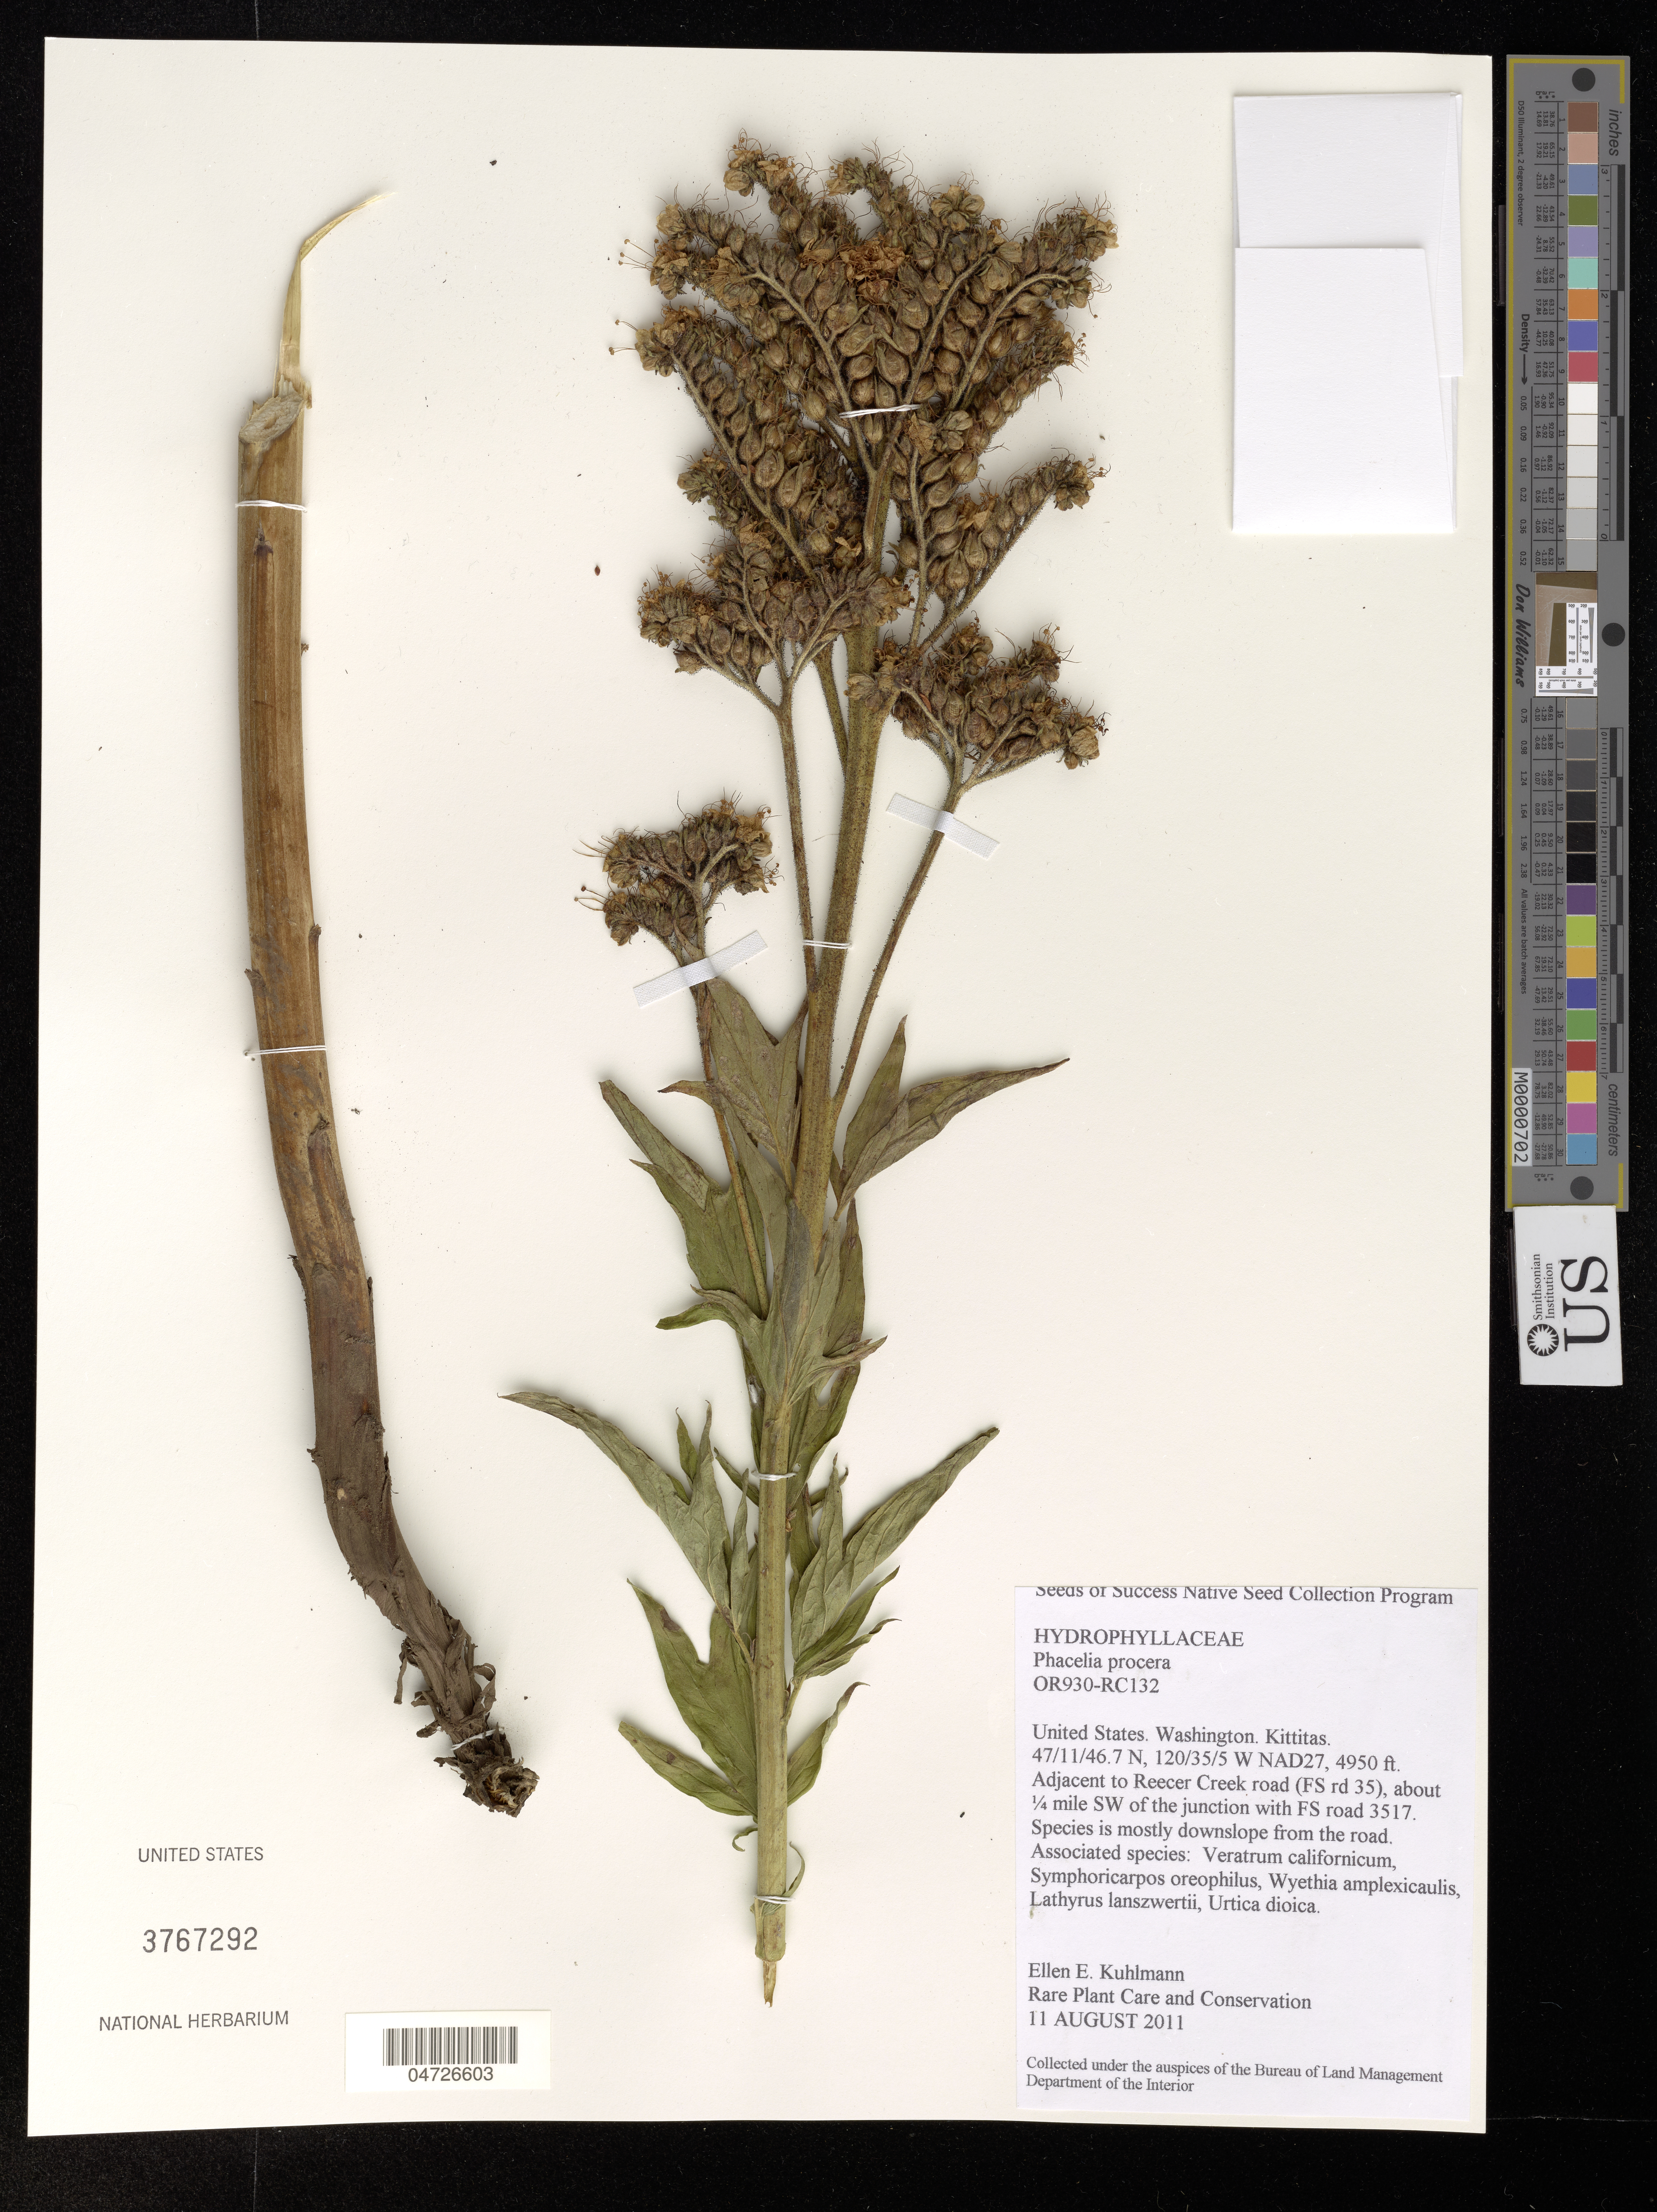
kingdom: Plantae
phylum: Tracheophyta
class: Magnoliopsida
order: Boraginales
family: Hydrophyllaceae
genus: Phacelia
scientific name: Phacelia procera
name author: A. Gray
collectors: E. Kuhlmann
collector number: OR930-RC132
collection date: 2011-08-11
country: United States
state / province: Washington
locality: Kittitas. Adjacent to Reecer Creek road (FS rd 35), about 1/4 mile SW of the junction with FS road 3517. Species is mostly downslope from the road.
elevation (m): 1509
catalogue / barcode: US 3767292